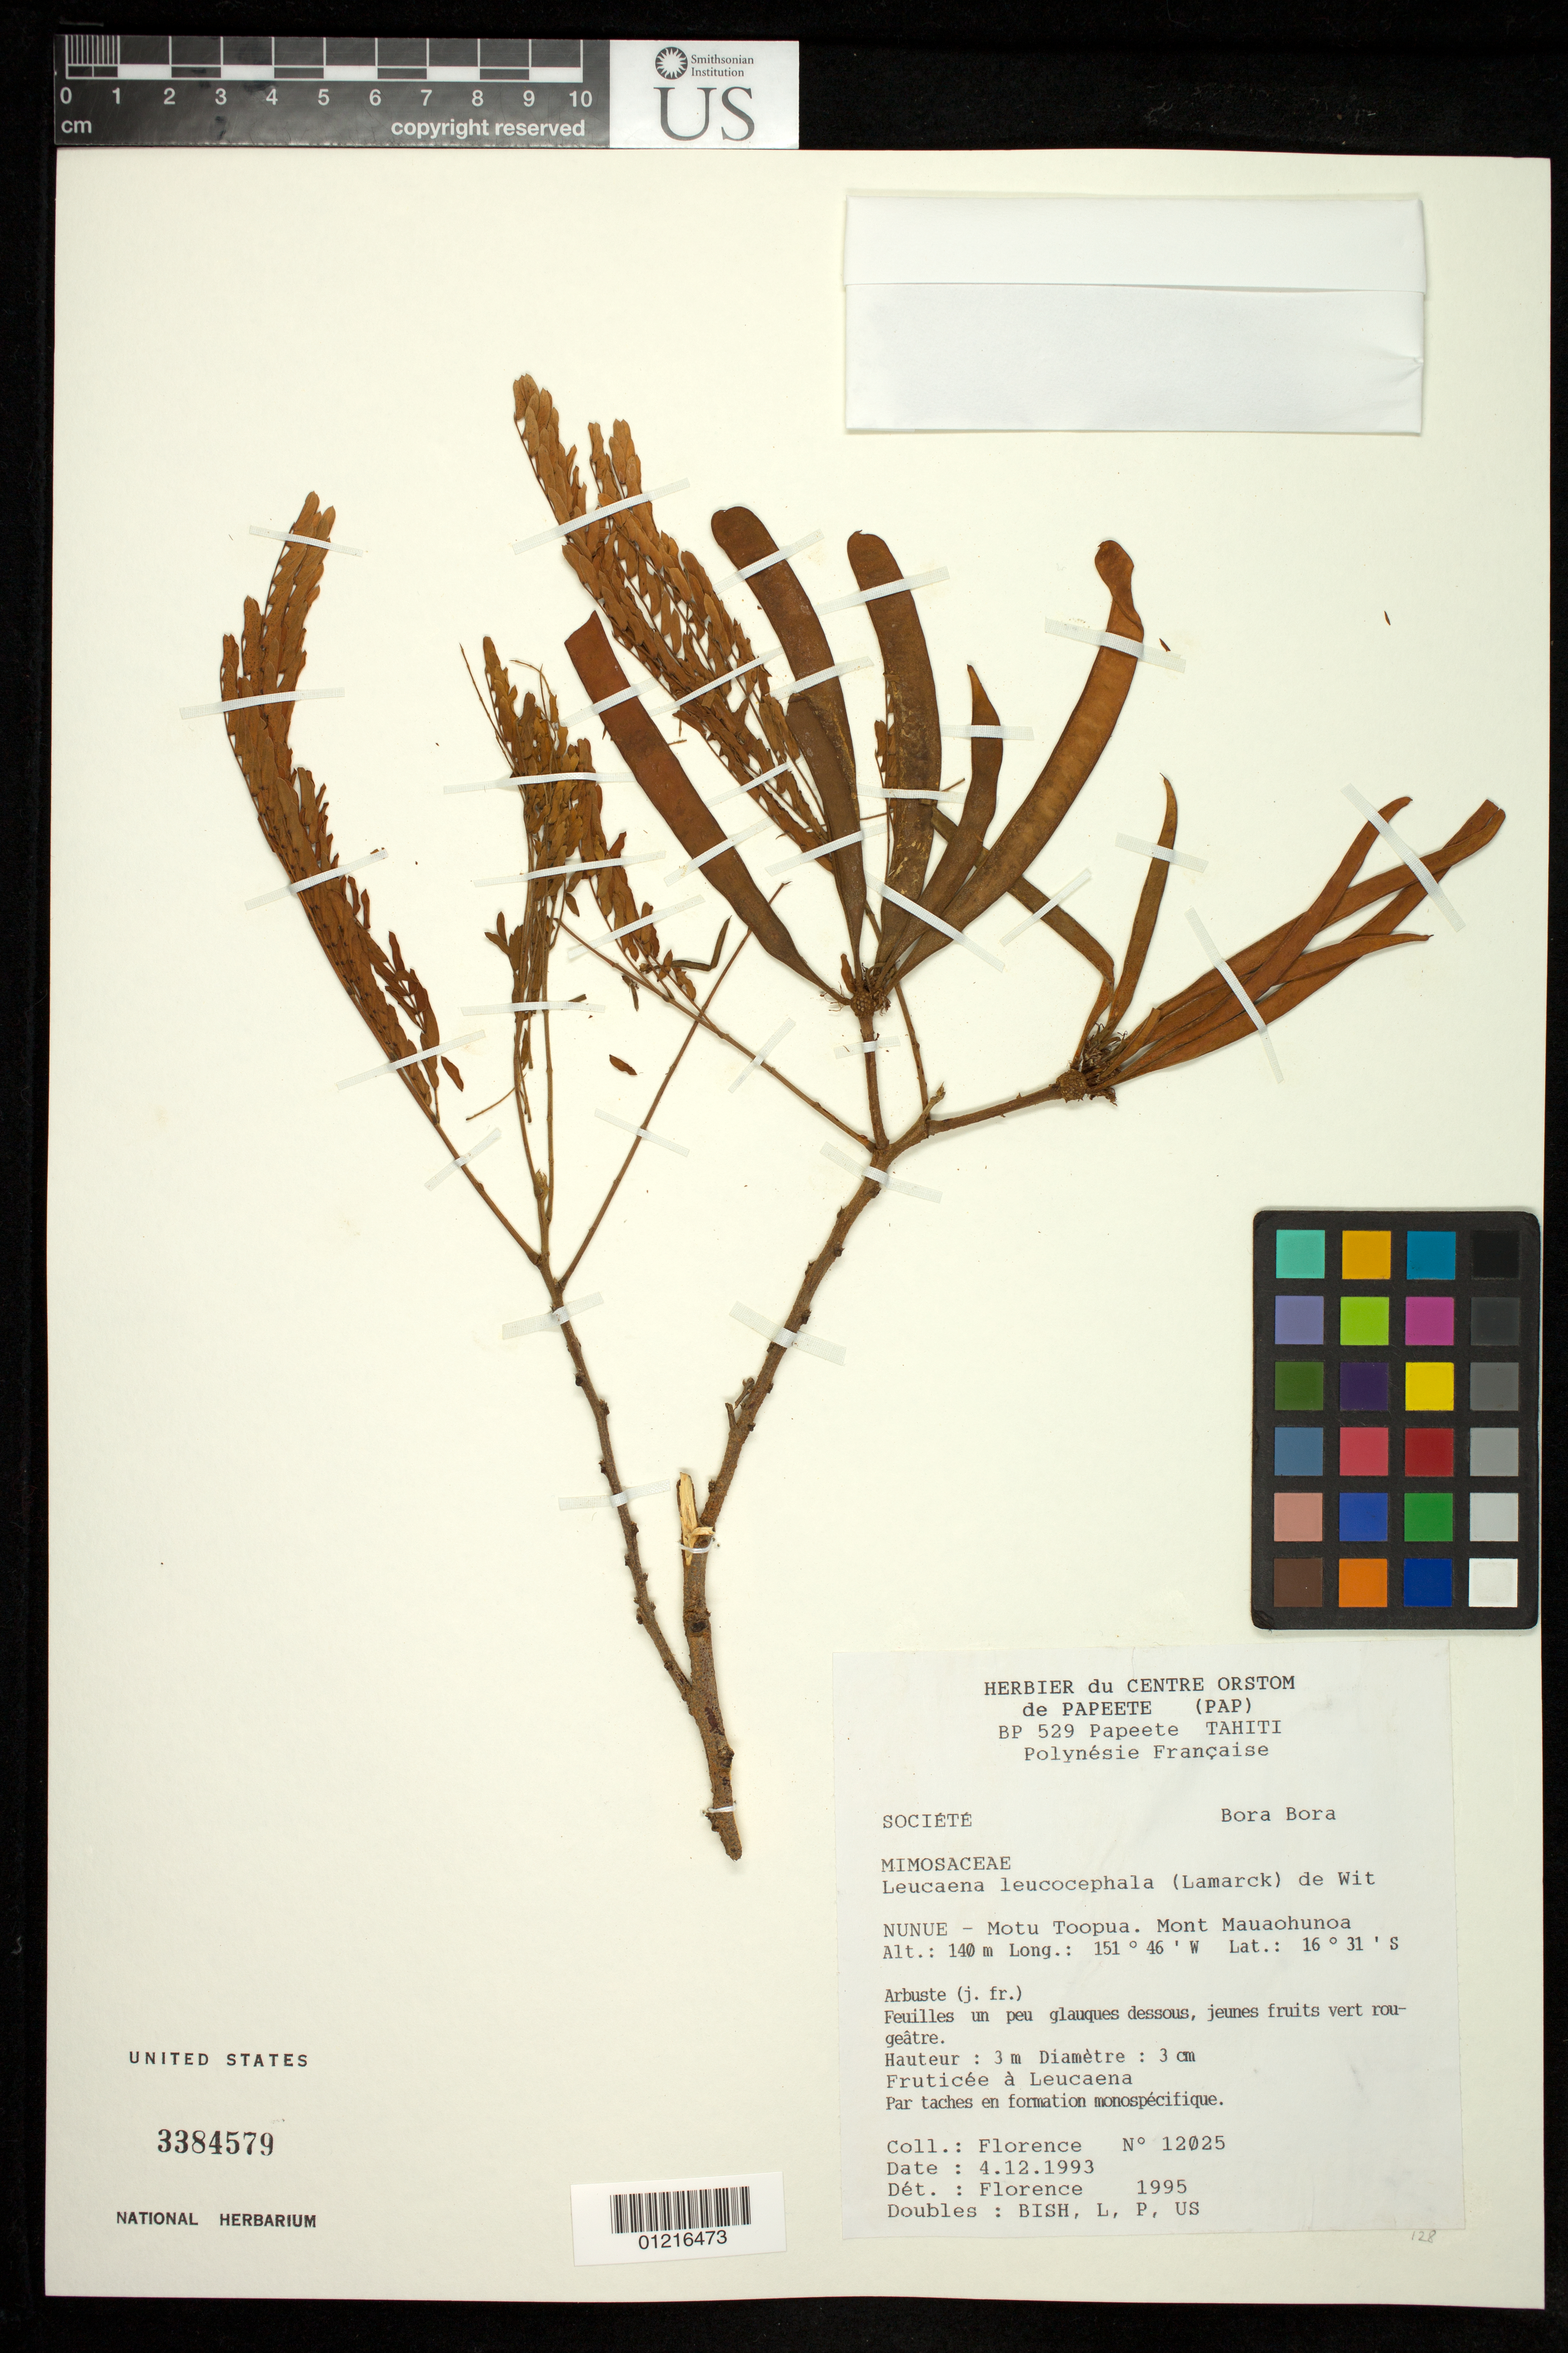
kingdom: Plantae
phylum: Tracheophyta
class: Magnoliopsida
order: Fabales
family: Fabaceae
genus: Leucaena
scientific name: Leucaena leucocephala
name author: (Lam.) de Wit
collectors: J. Florence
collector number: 12025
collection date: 1993-12-04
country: French Polynesia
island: Bora Bora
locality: Nunue- Motu toopua. Mont Mauaohunoa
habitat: fruitcèe a Leucaena. Par Taches en formation monospècifique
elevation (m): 140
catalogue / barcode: US 3384579